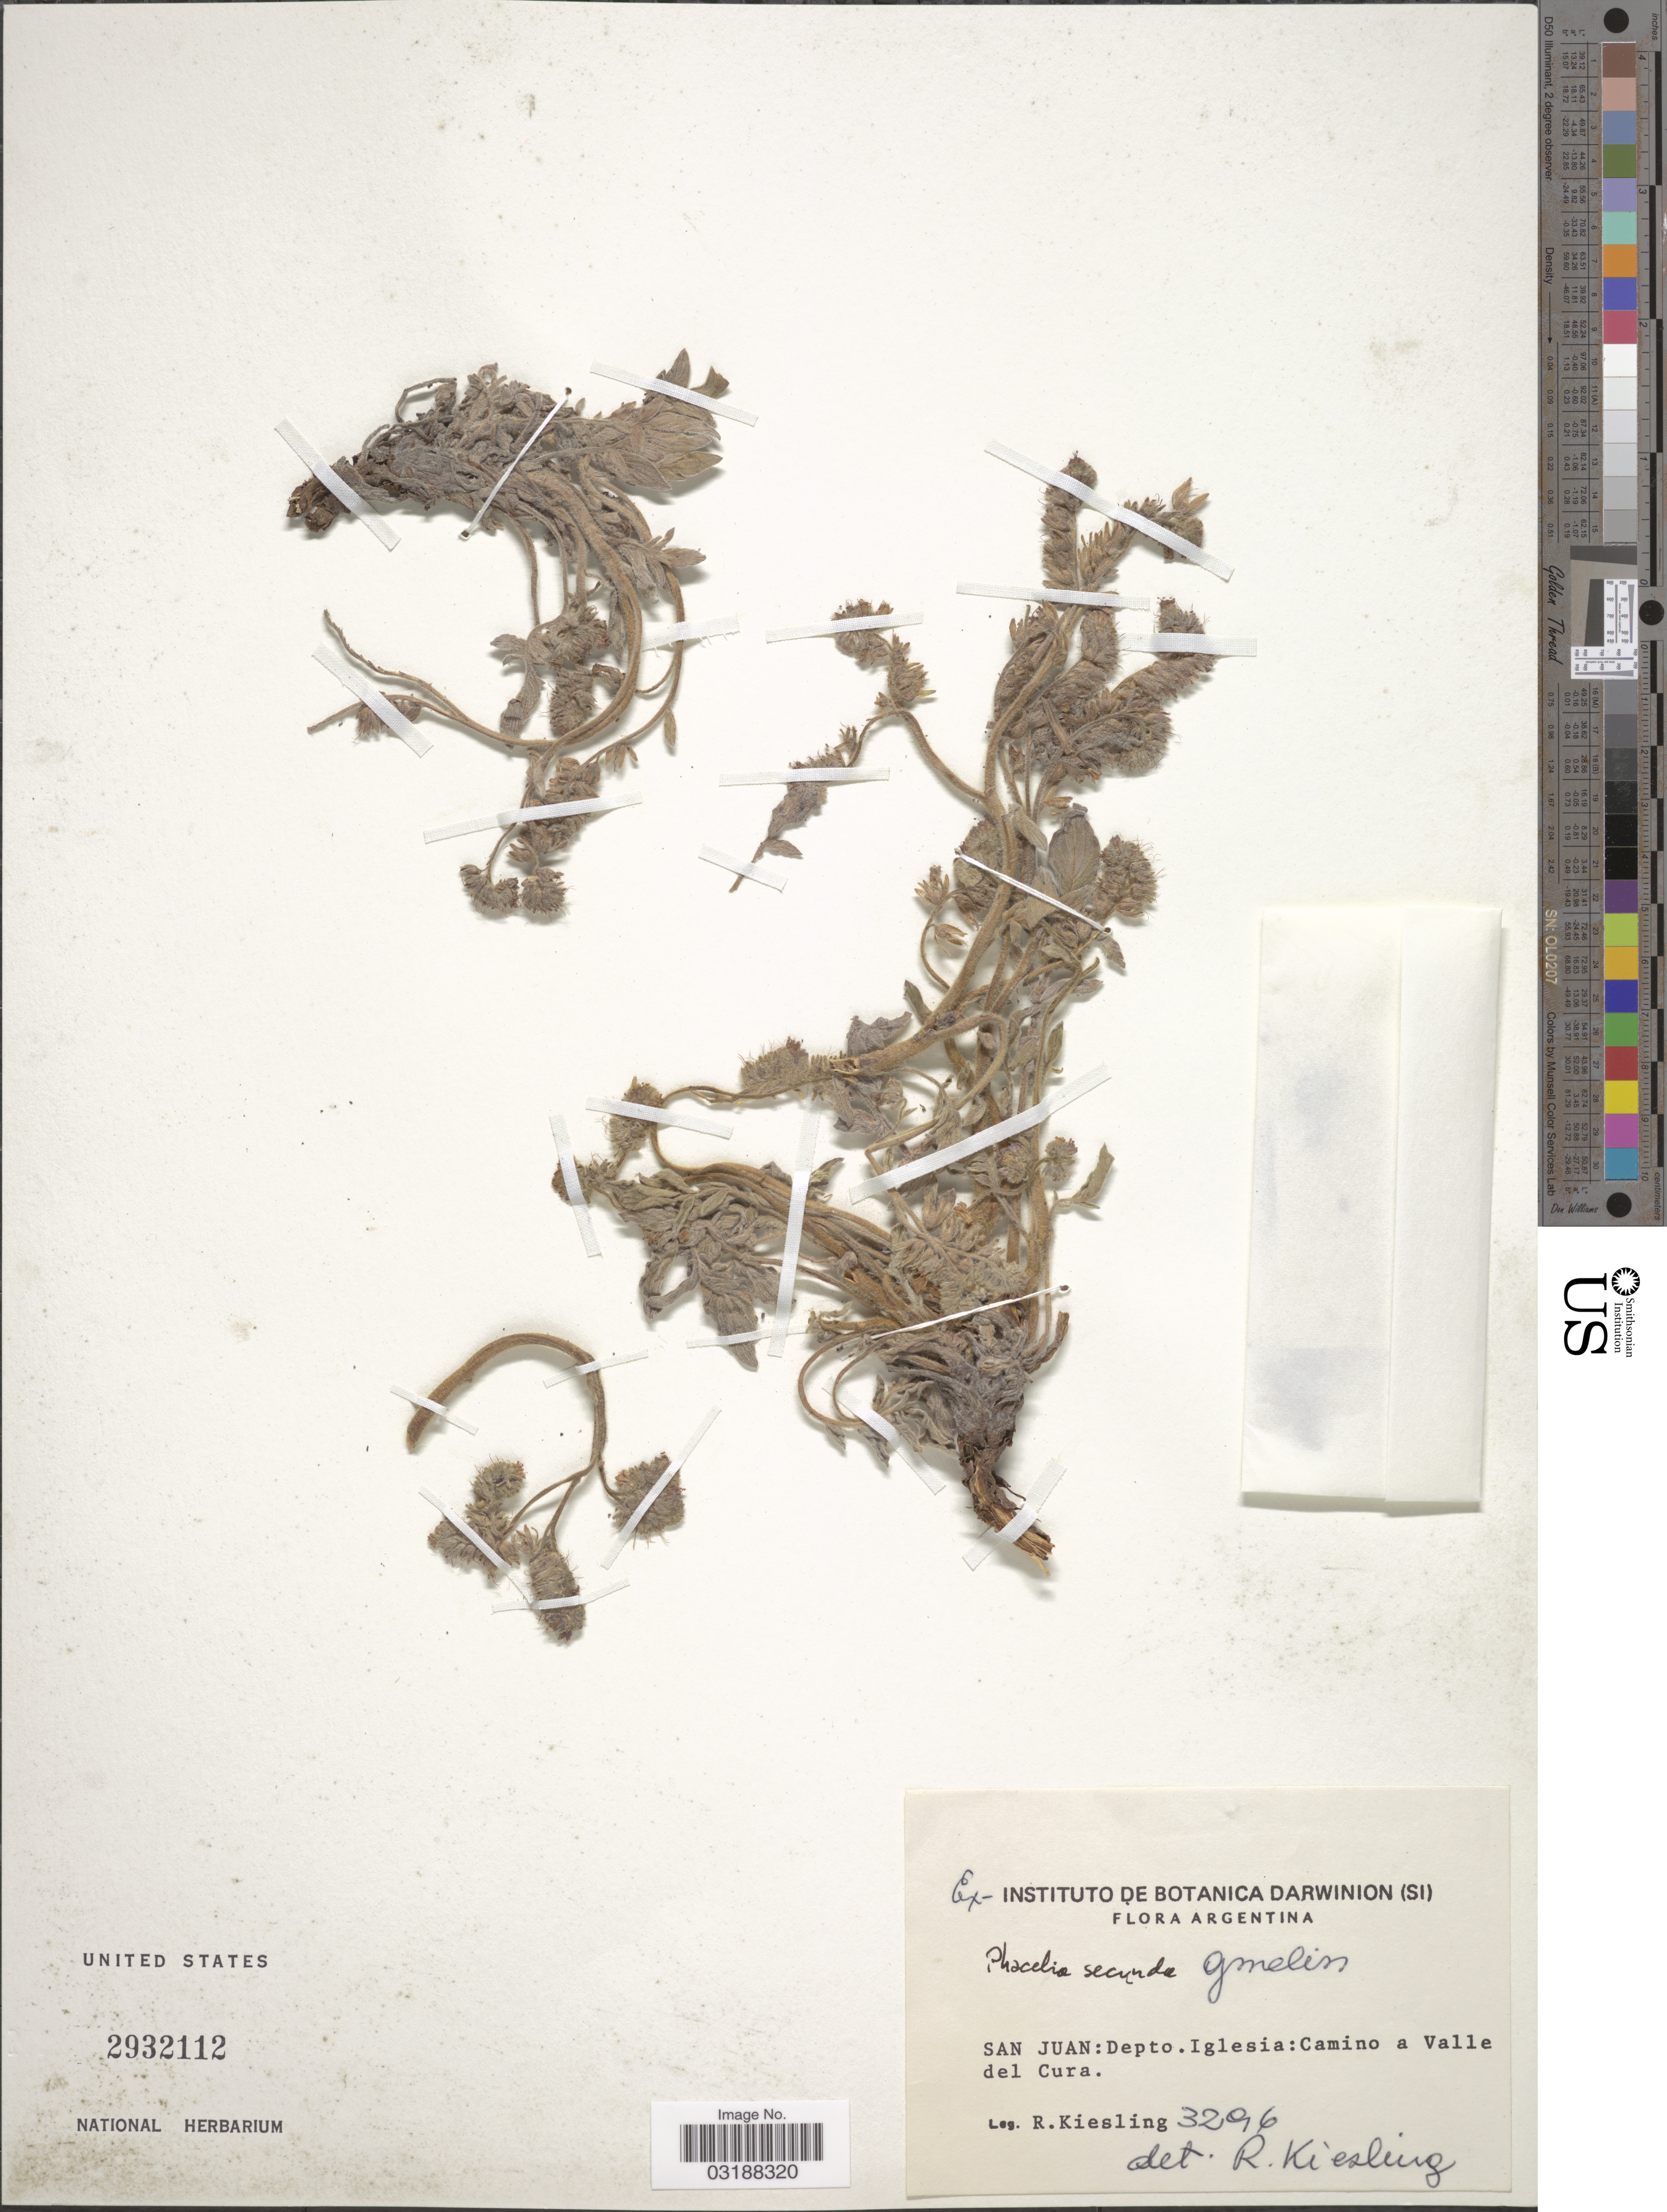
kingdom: Plantae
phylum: Tracheophyta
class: Magnoliopsida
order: Boraginales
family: Hydrophyllaceae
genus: Phacelia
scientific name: Phacelia secunda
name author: J.F. Gmel.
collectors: R. Kiesling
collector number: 3296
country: Argentina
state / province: San Juan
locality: San Juan: Depto. Iglesia: Camino a Valle del Cura.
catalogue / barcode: US 2932112